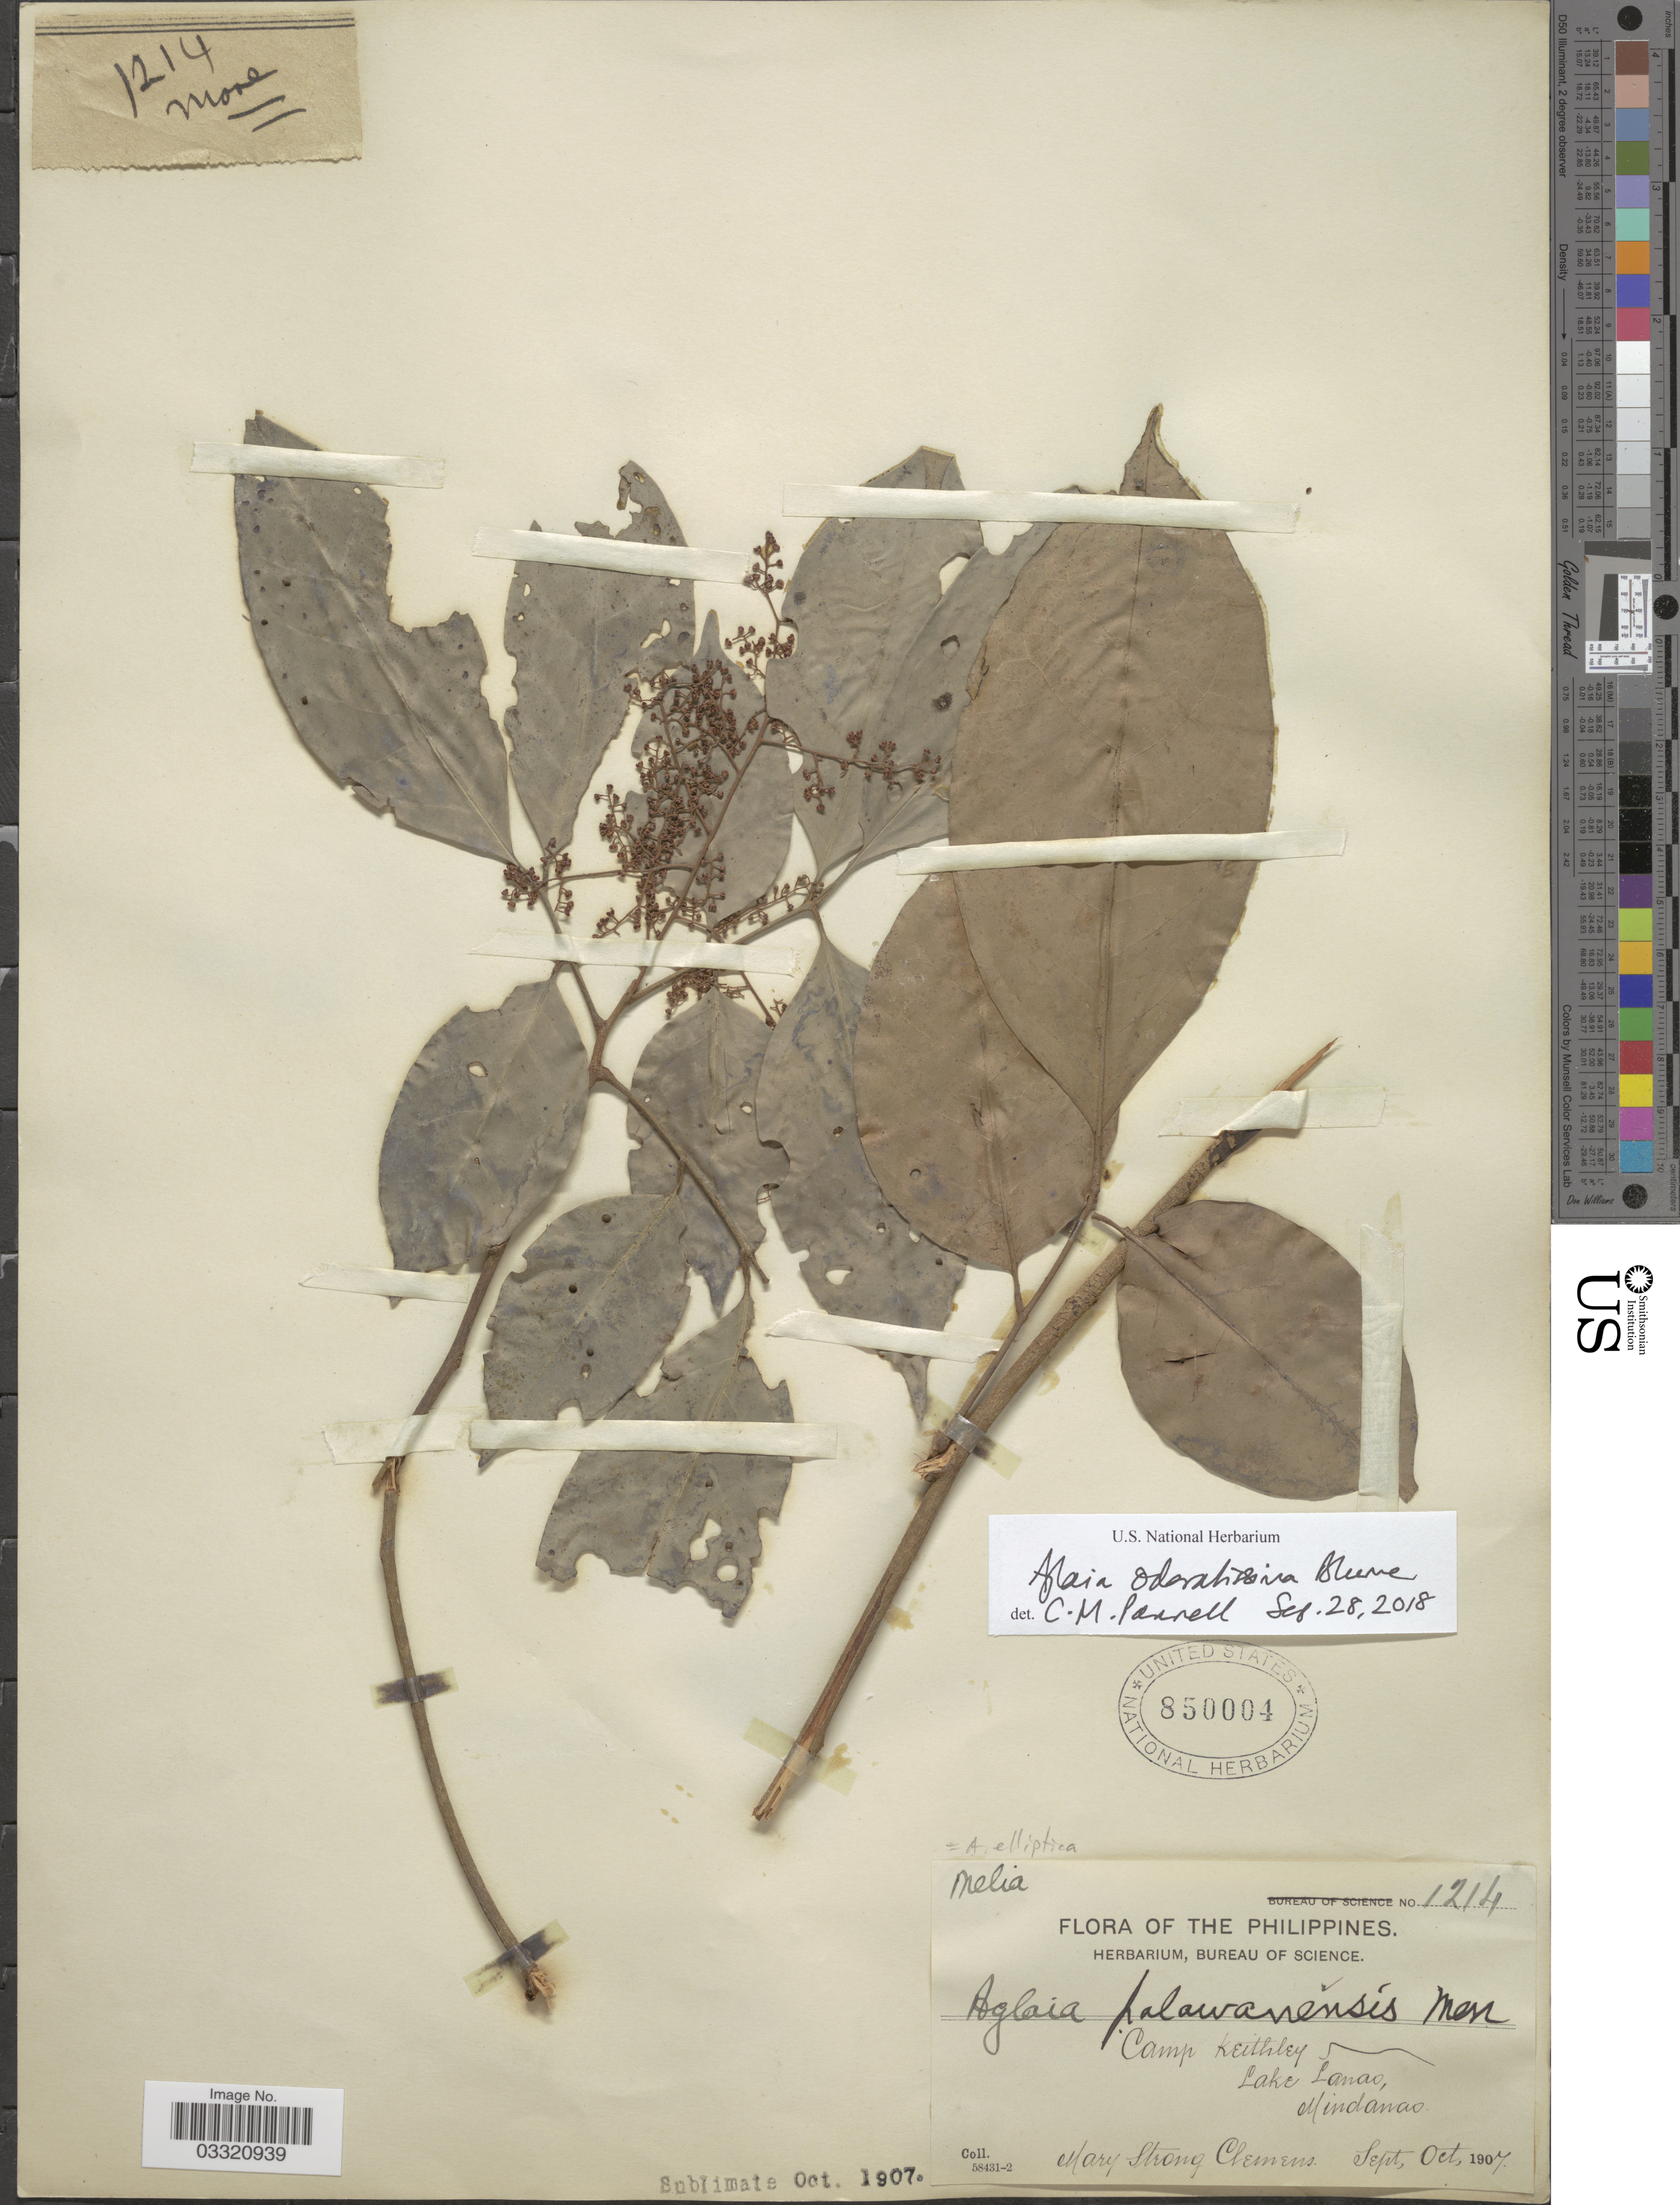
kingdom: Plantae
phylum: Tracheophyta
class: Magnoliopsida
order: Sapindales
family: Meliaceae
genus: Aglaia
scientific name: Aglaia odoratissima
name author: Blume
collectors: M. S. Clemens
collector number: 1214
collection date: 1907-09/1907-10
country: Philippines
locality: Camp Keithley, Lake Lanao, Mindanao.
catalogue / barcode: US 850004